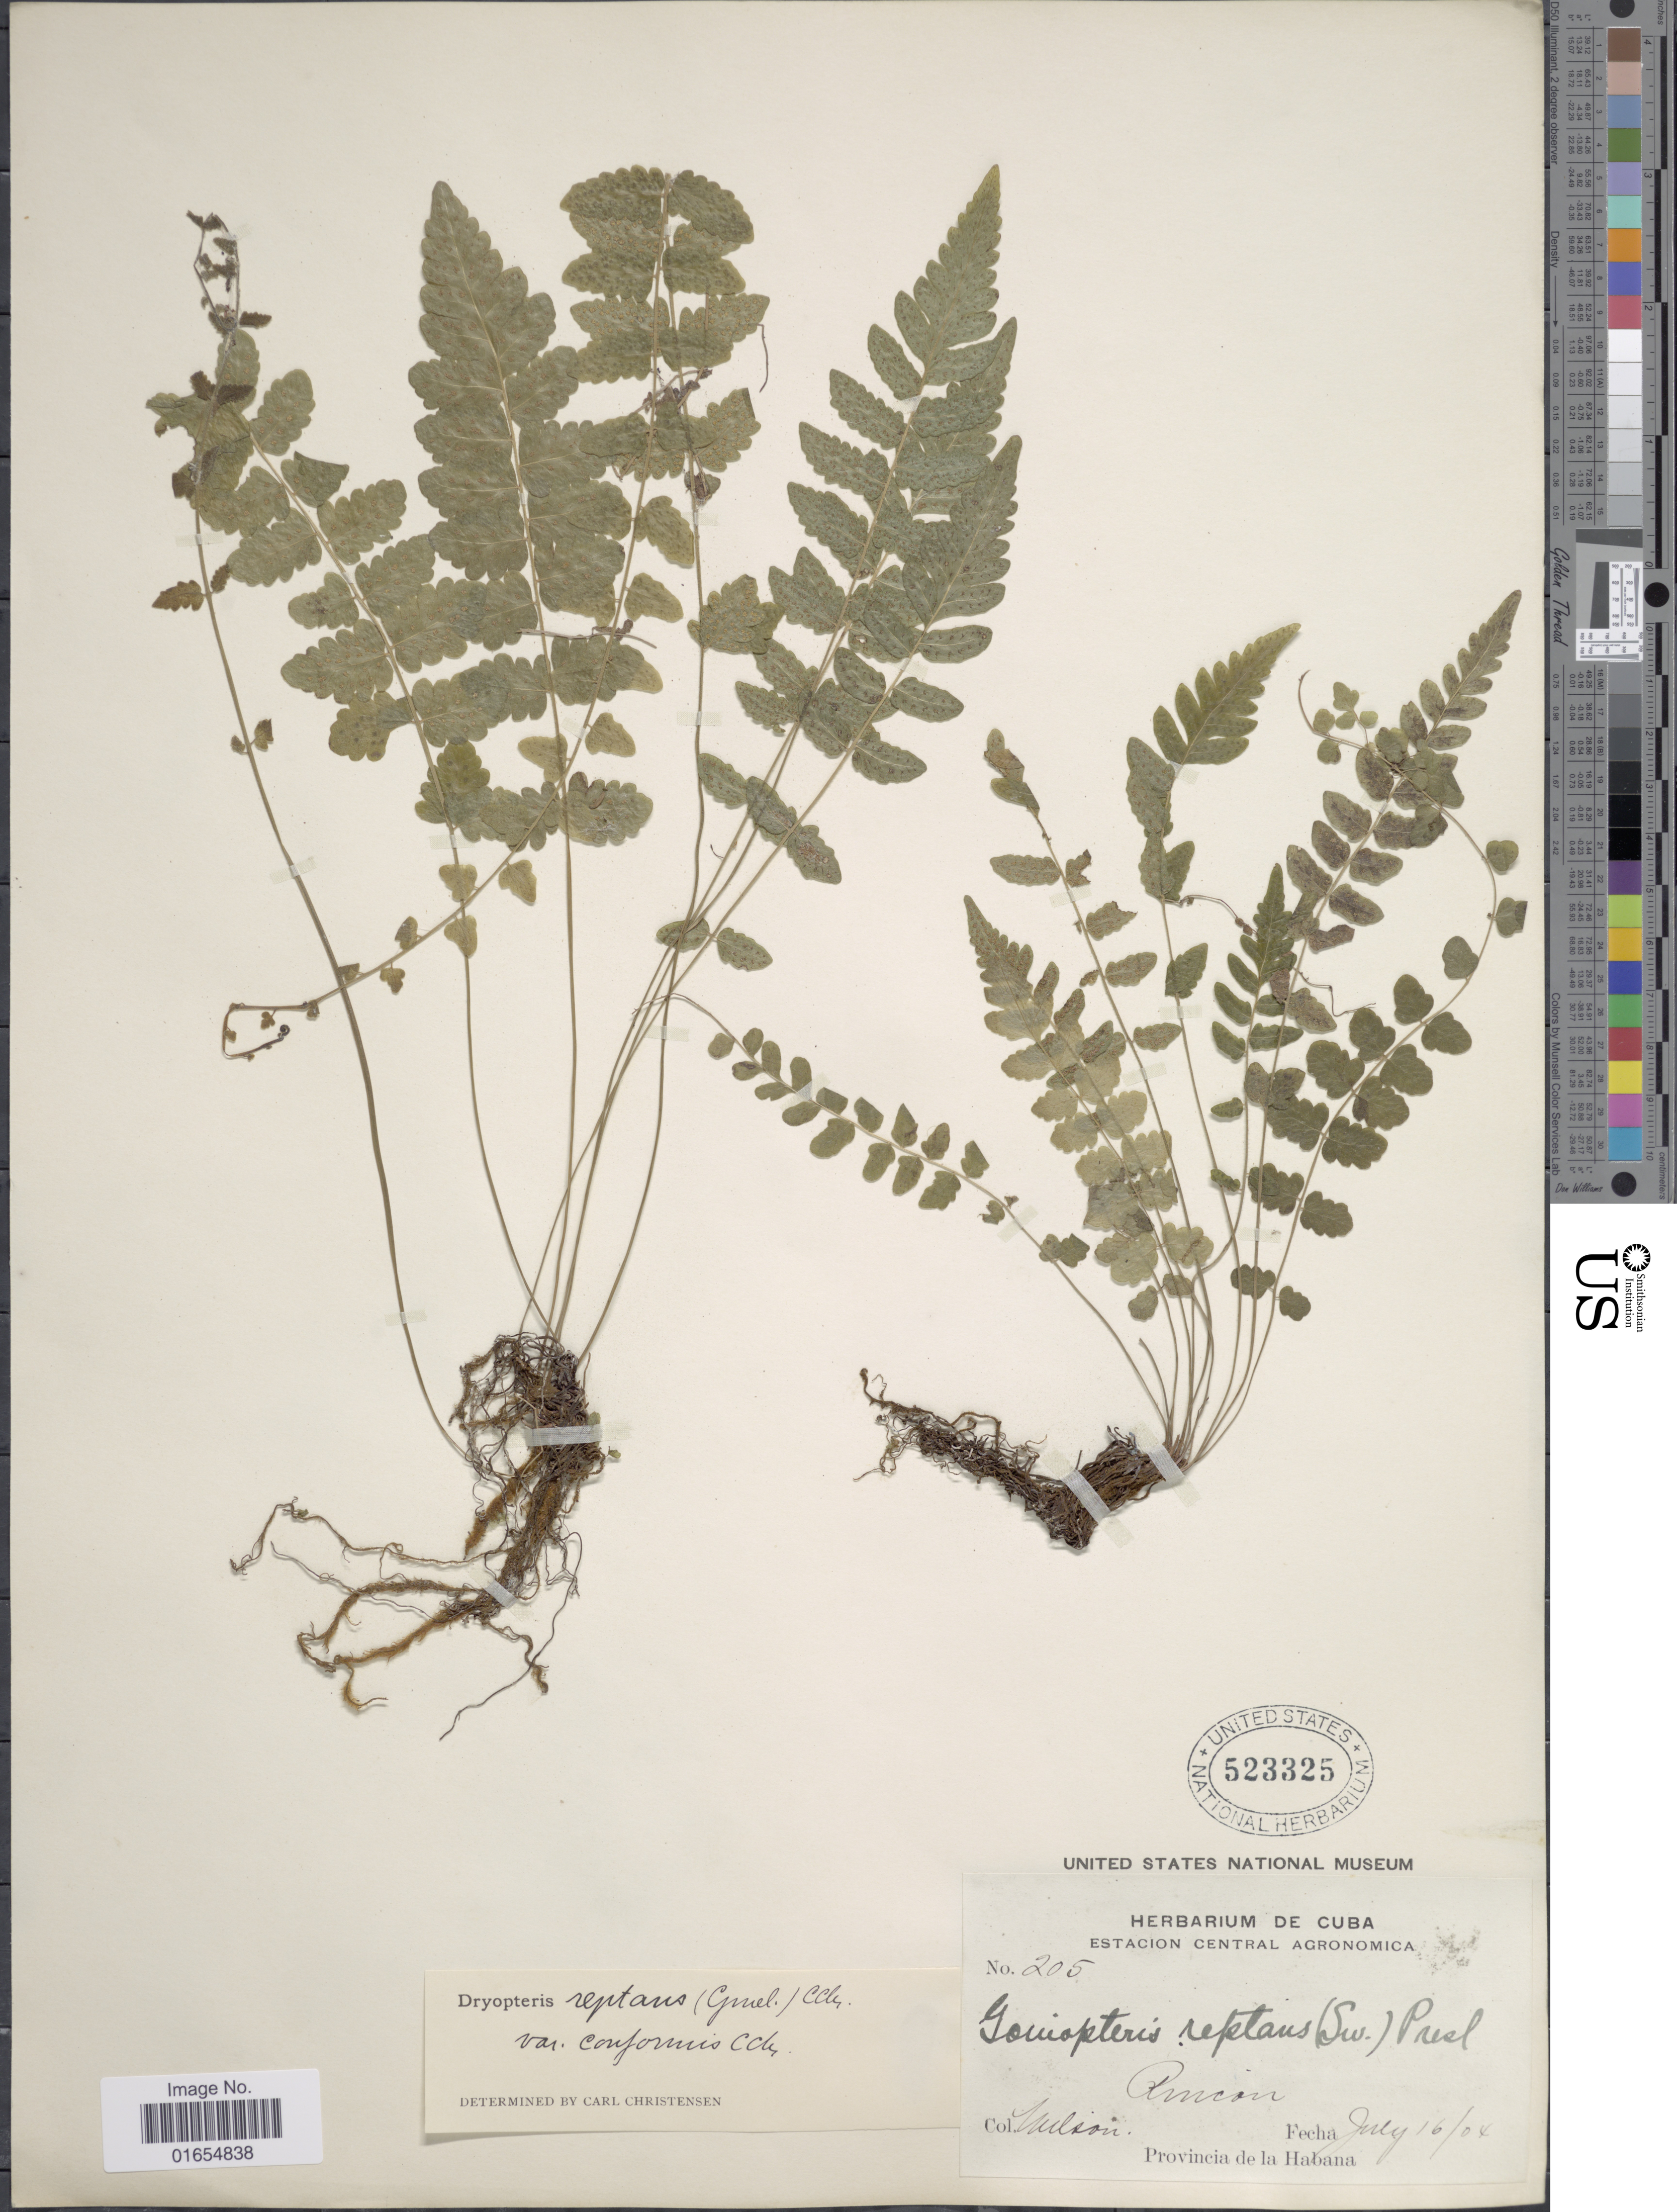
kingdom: Plantae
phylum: Tracheophyta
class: Polypodiopsida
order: Polypodiales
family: Thelypteridaceae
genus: Goniopteris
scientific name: Goniopteris reptans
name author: (J.F. Gmel.) C. Presl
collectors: -- Wilson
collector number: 205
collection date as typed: Transcribed d/m/y: 16/7/4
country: Cuba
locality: Rincon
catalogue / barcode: US 523325